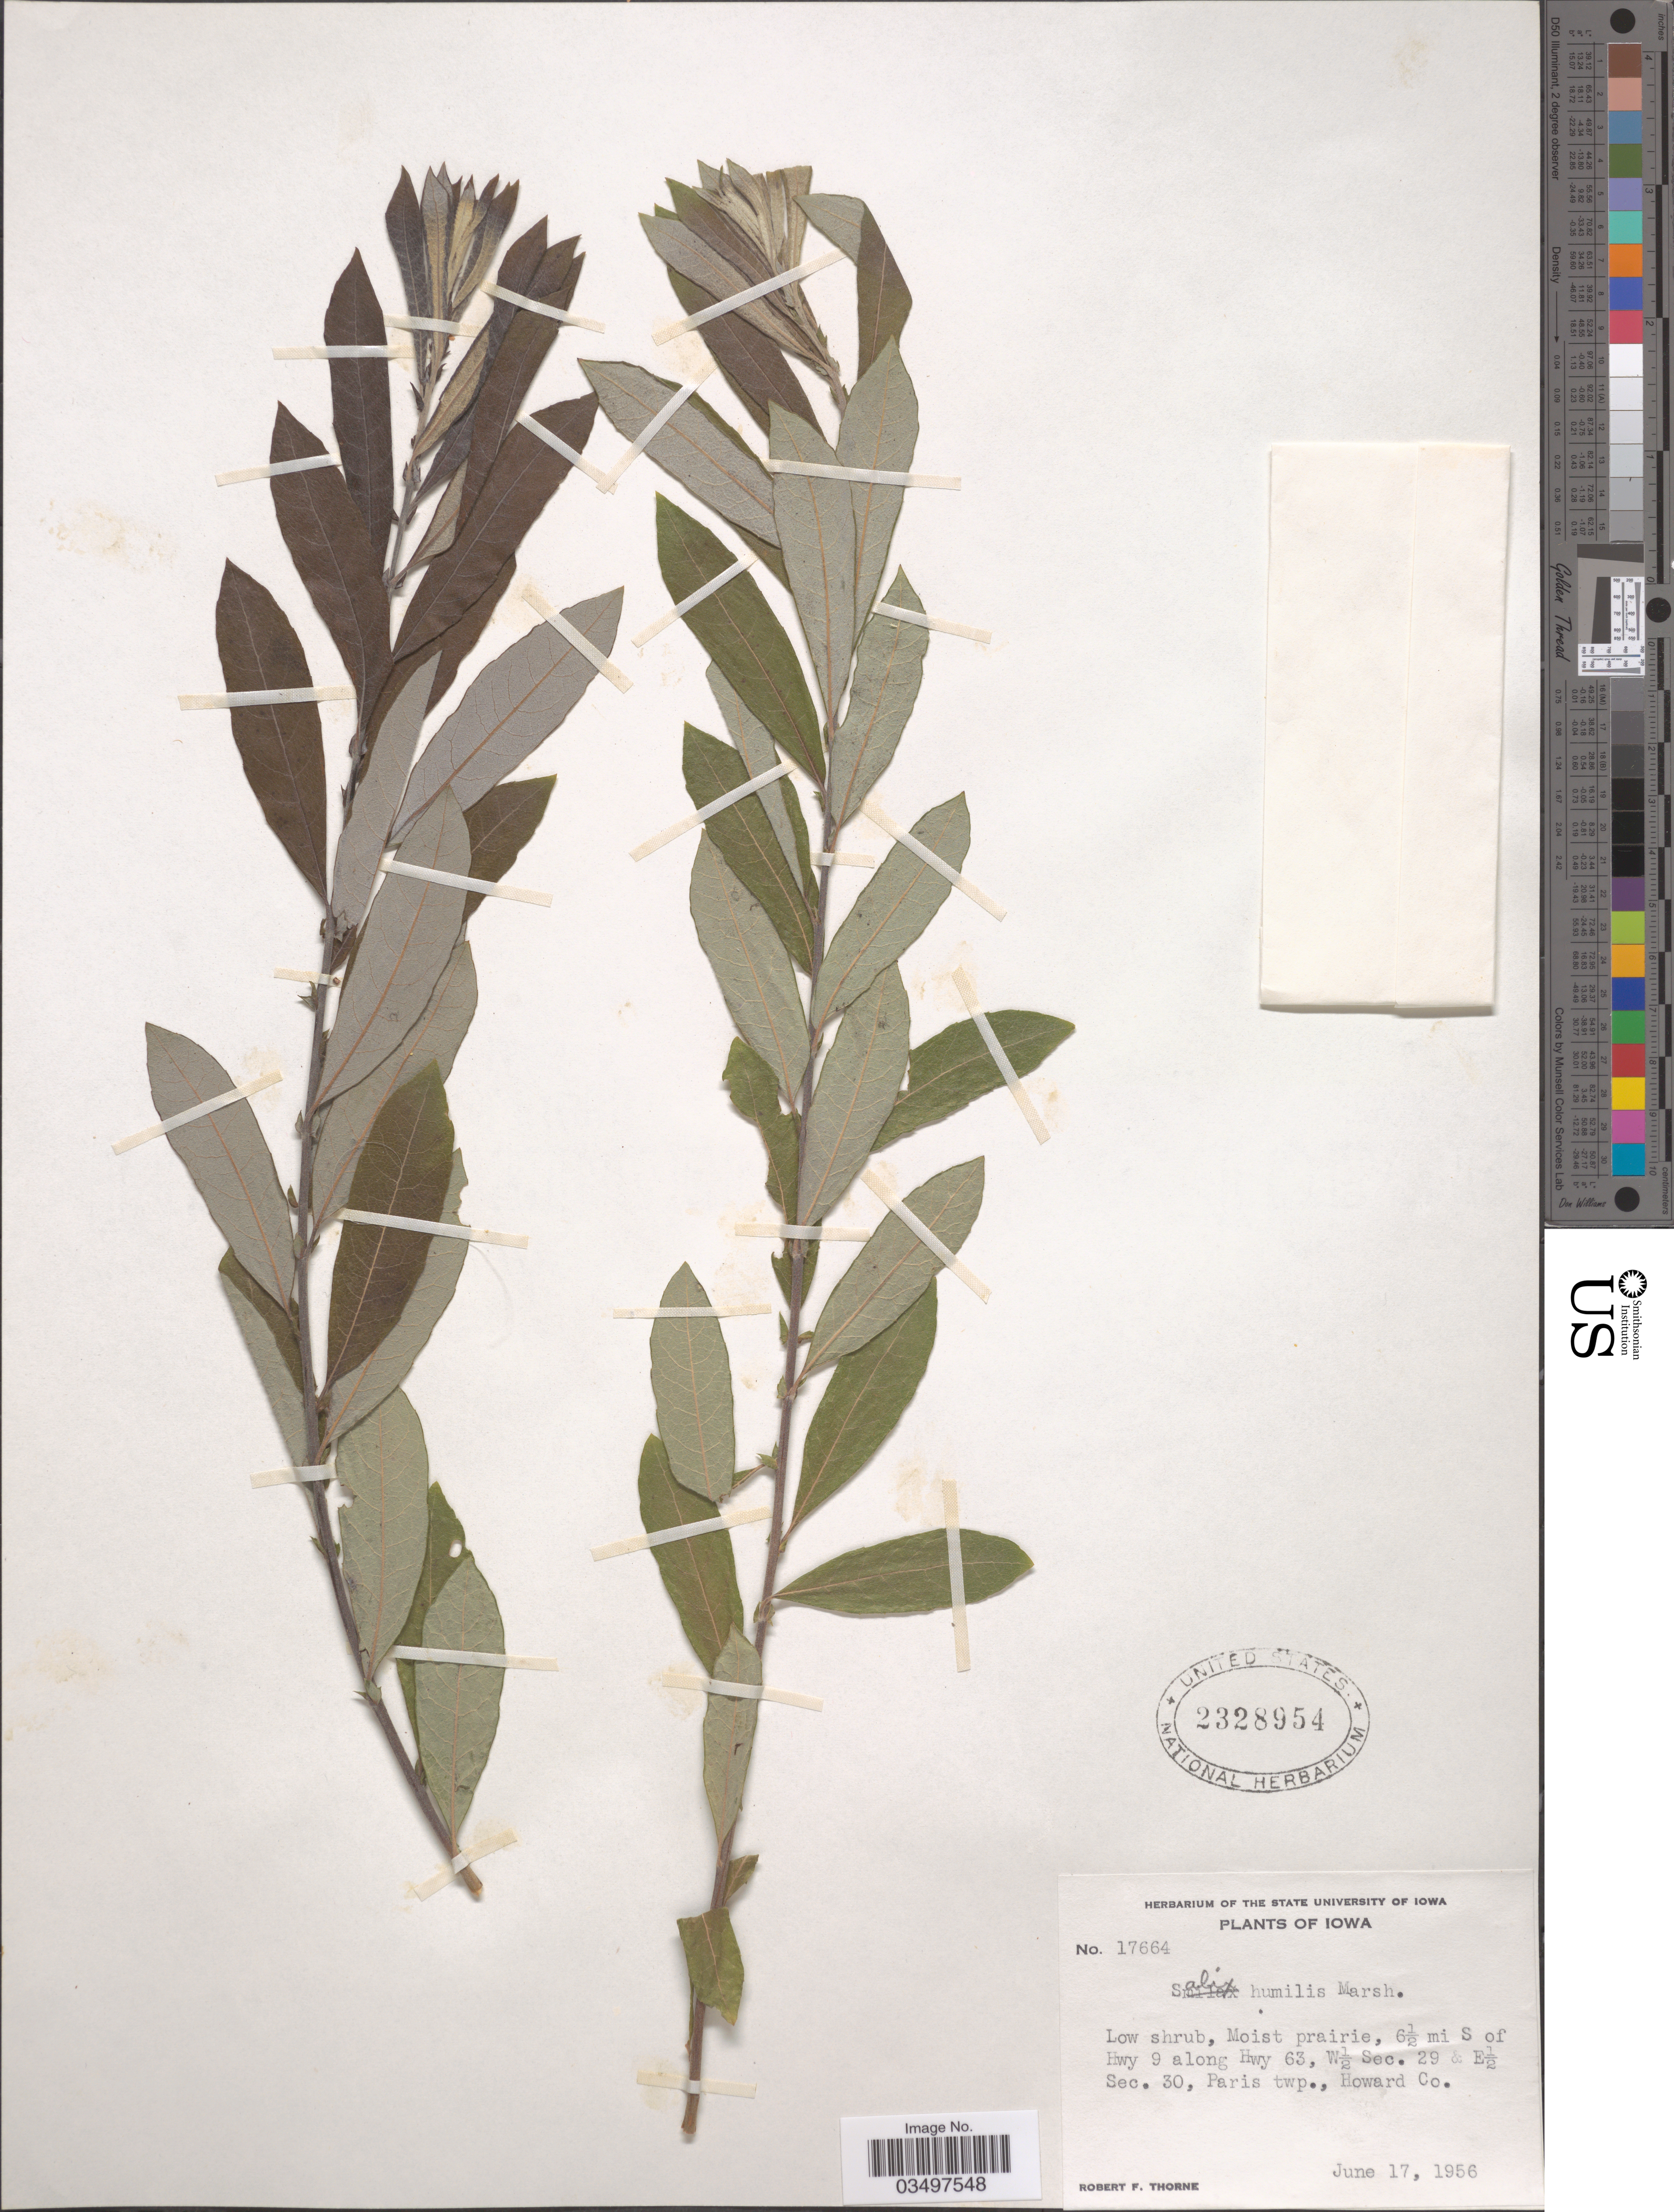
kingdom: Plantae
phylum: Tracheophyta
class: Magnoliopsida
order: Malpighiales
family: Salicaceae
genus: Salix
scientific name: Salix humilis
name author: Marshall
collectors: R. F. Thorne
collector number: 17664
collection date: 1956-06-17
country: United States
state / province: Iowa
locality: Low shrub, Moist prairie, 6½ mi S of Hwy 9 along Hwy 63, W½ Sec. 29 & E½ Sec. 30, Paris twp., Howard Co.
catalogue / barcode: US 2328954